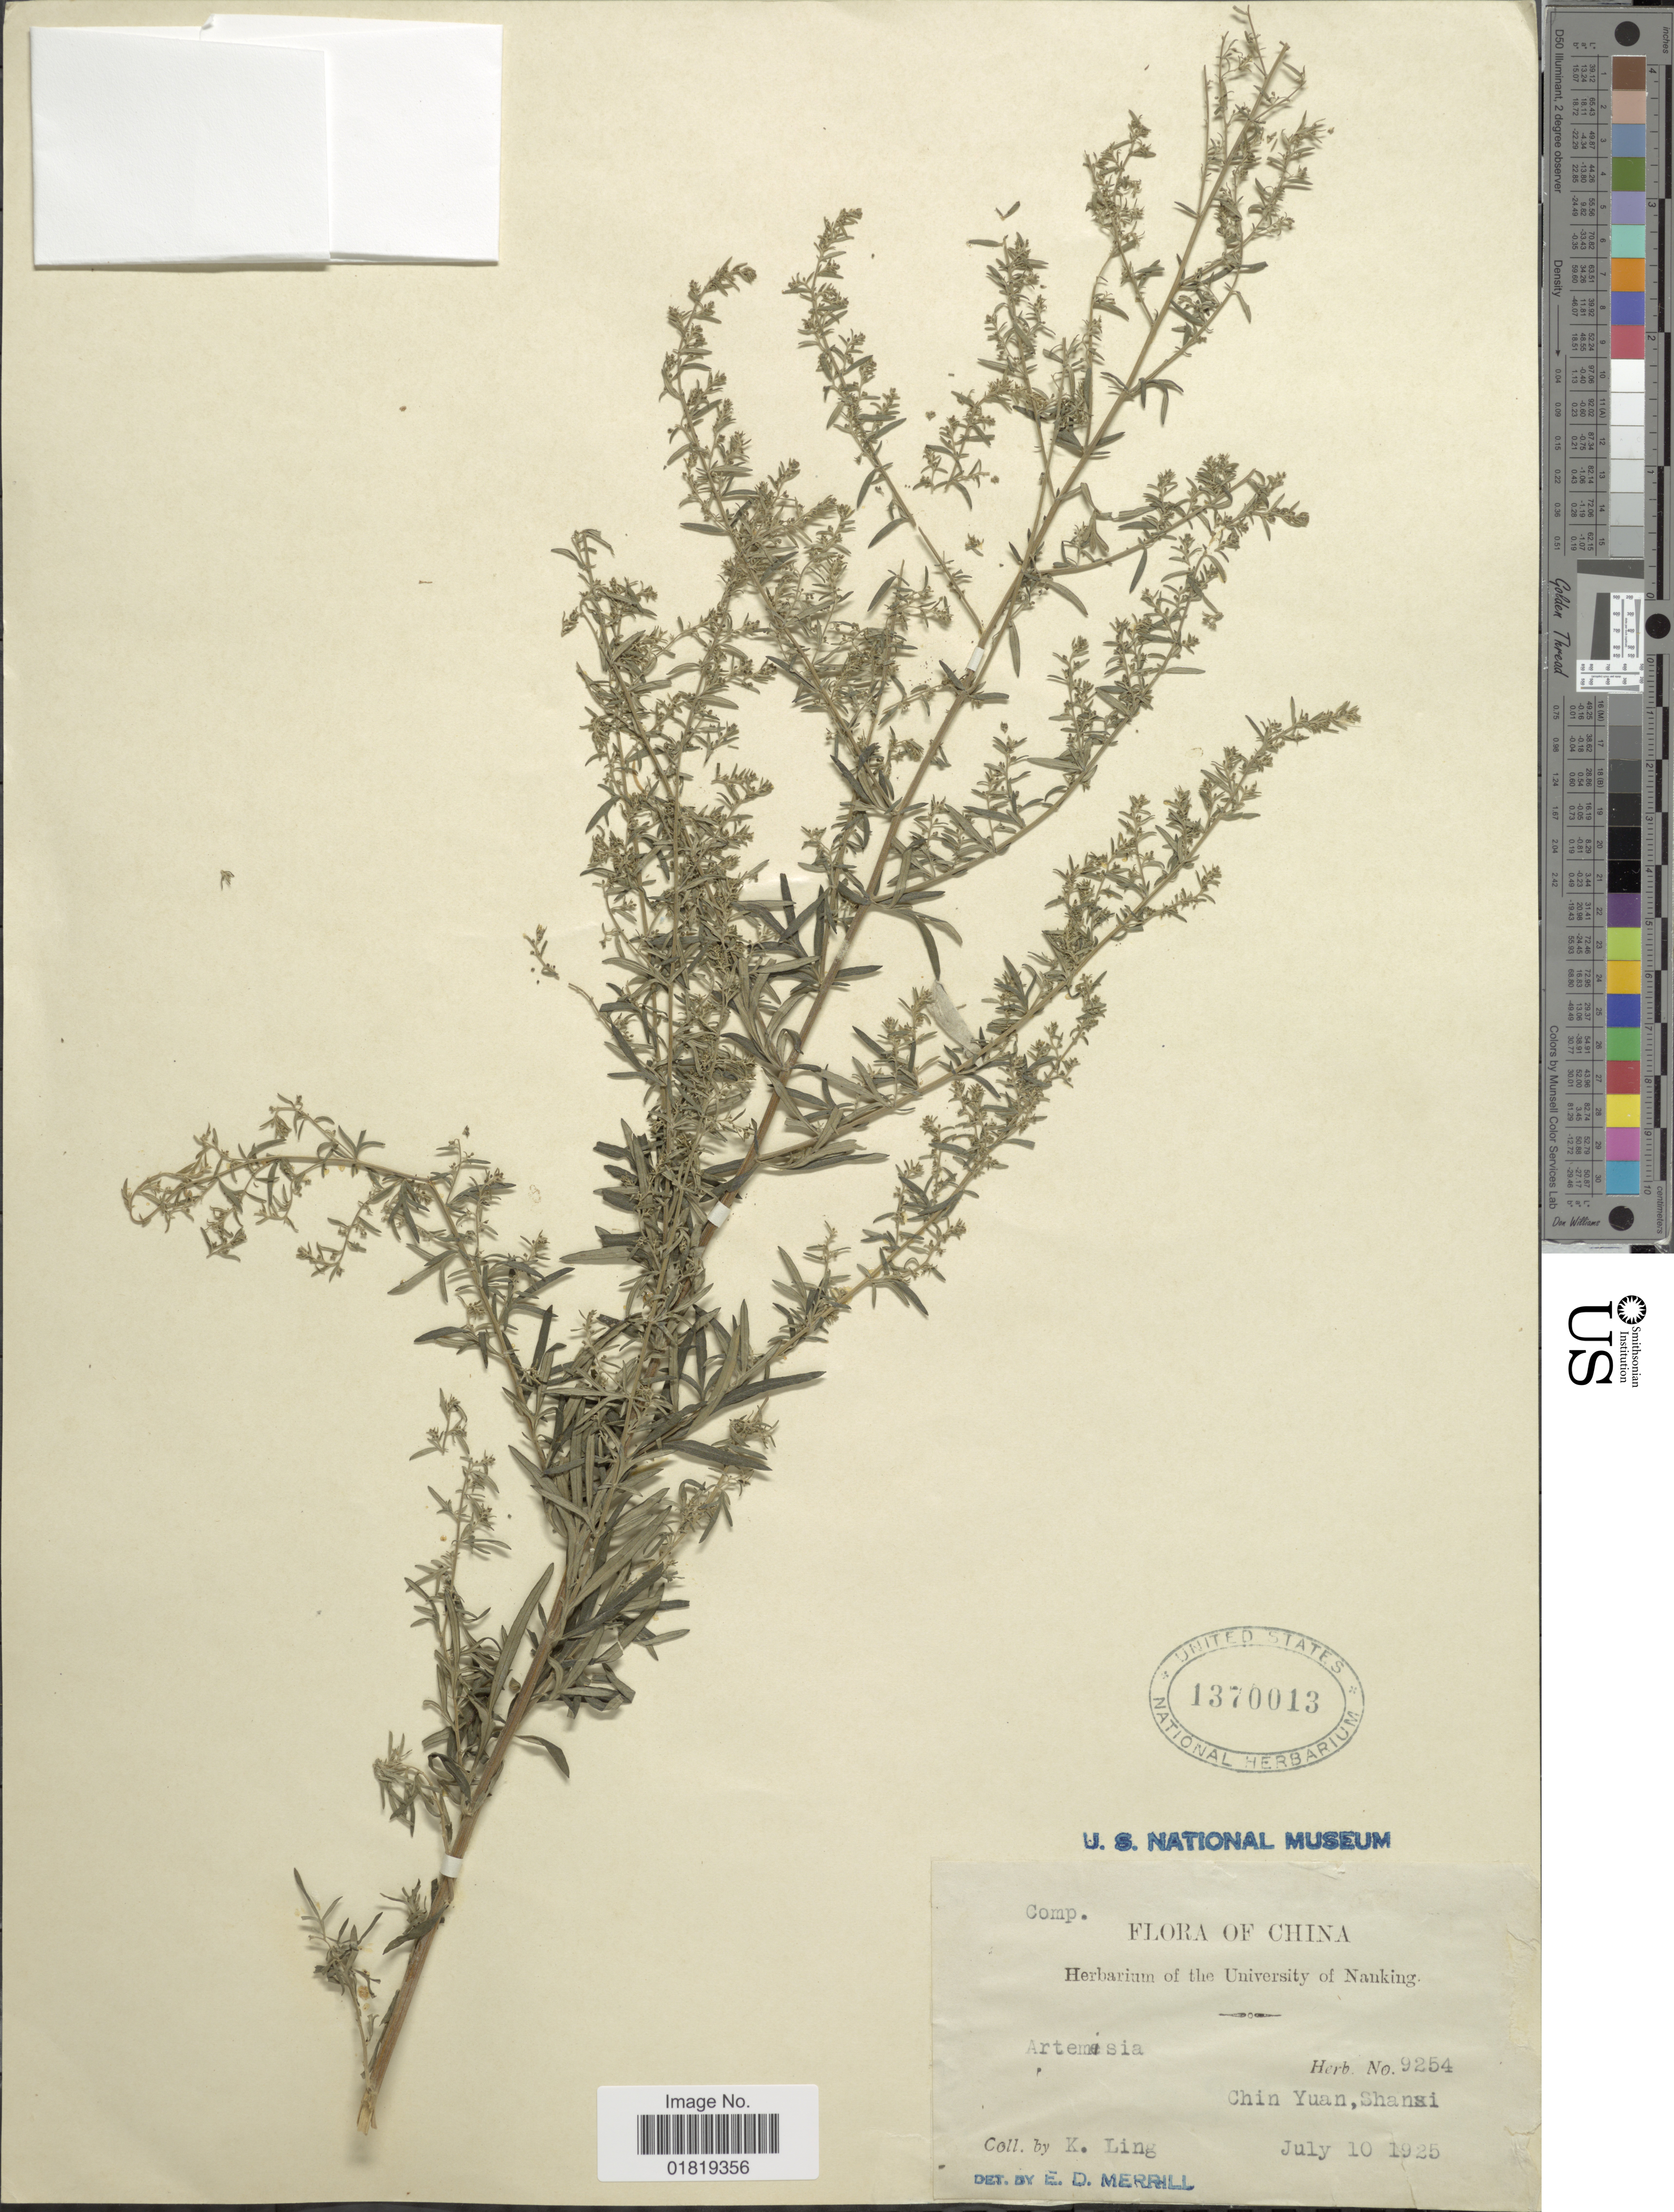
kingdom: Plantae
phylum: Tracheophyta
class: Magnoliopsida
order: Asterales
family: Asteraceae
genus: Artemisia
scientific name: Artemisia sp.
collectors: K. Ling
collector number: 9254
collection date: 1925-07-10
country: China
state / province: Shanxi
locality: Chin Yuan, Shansi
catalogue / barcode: US 1370013